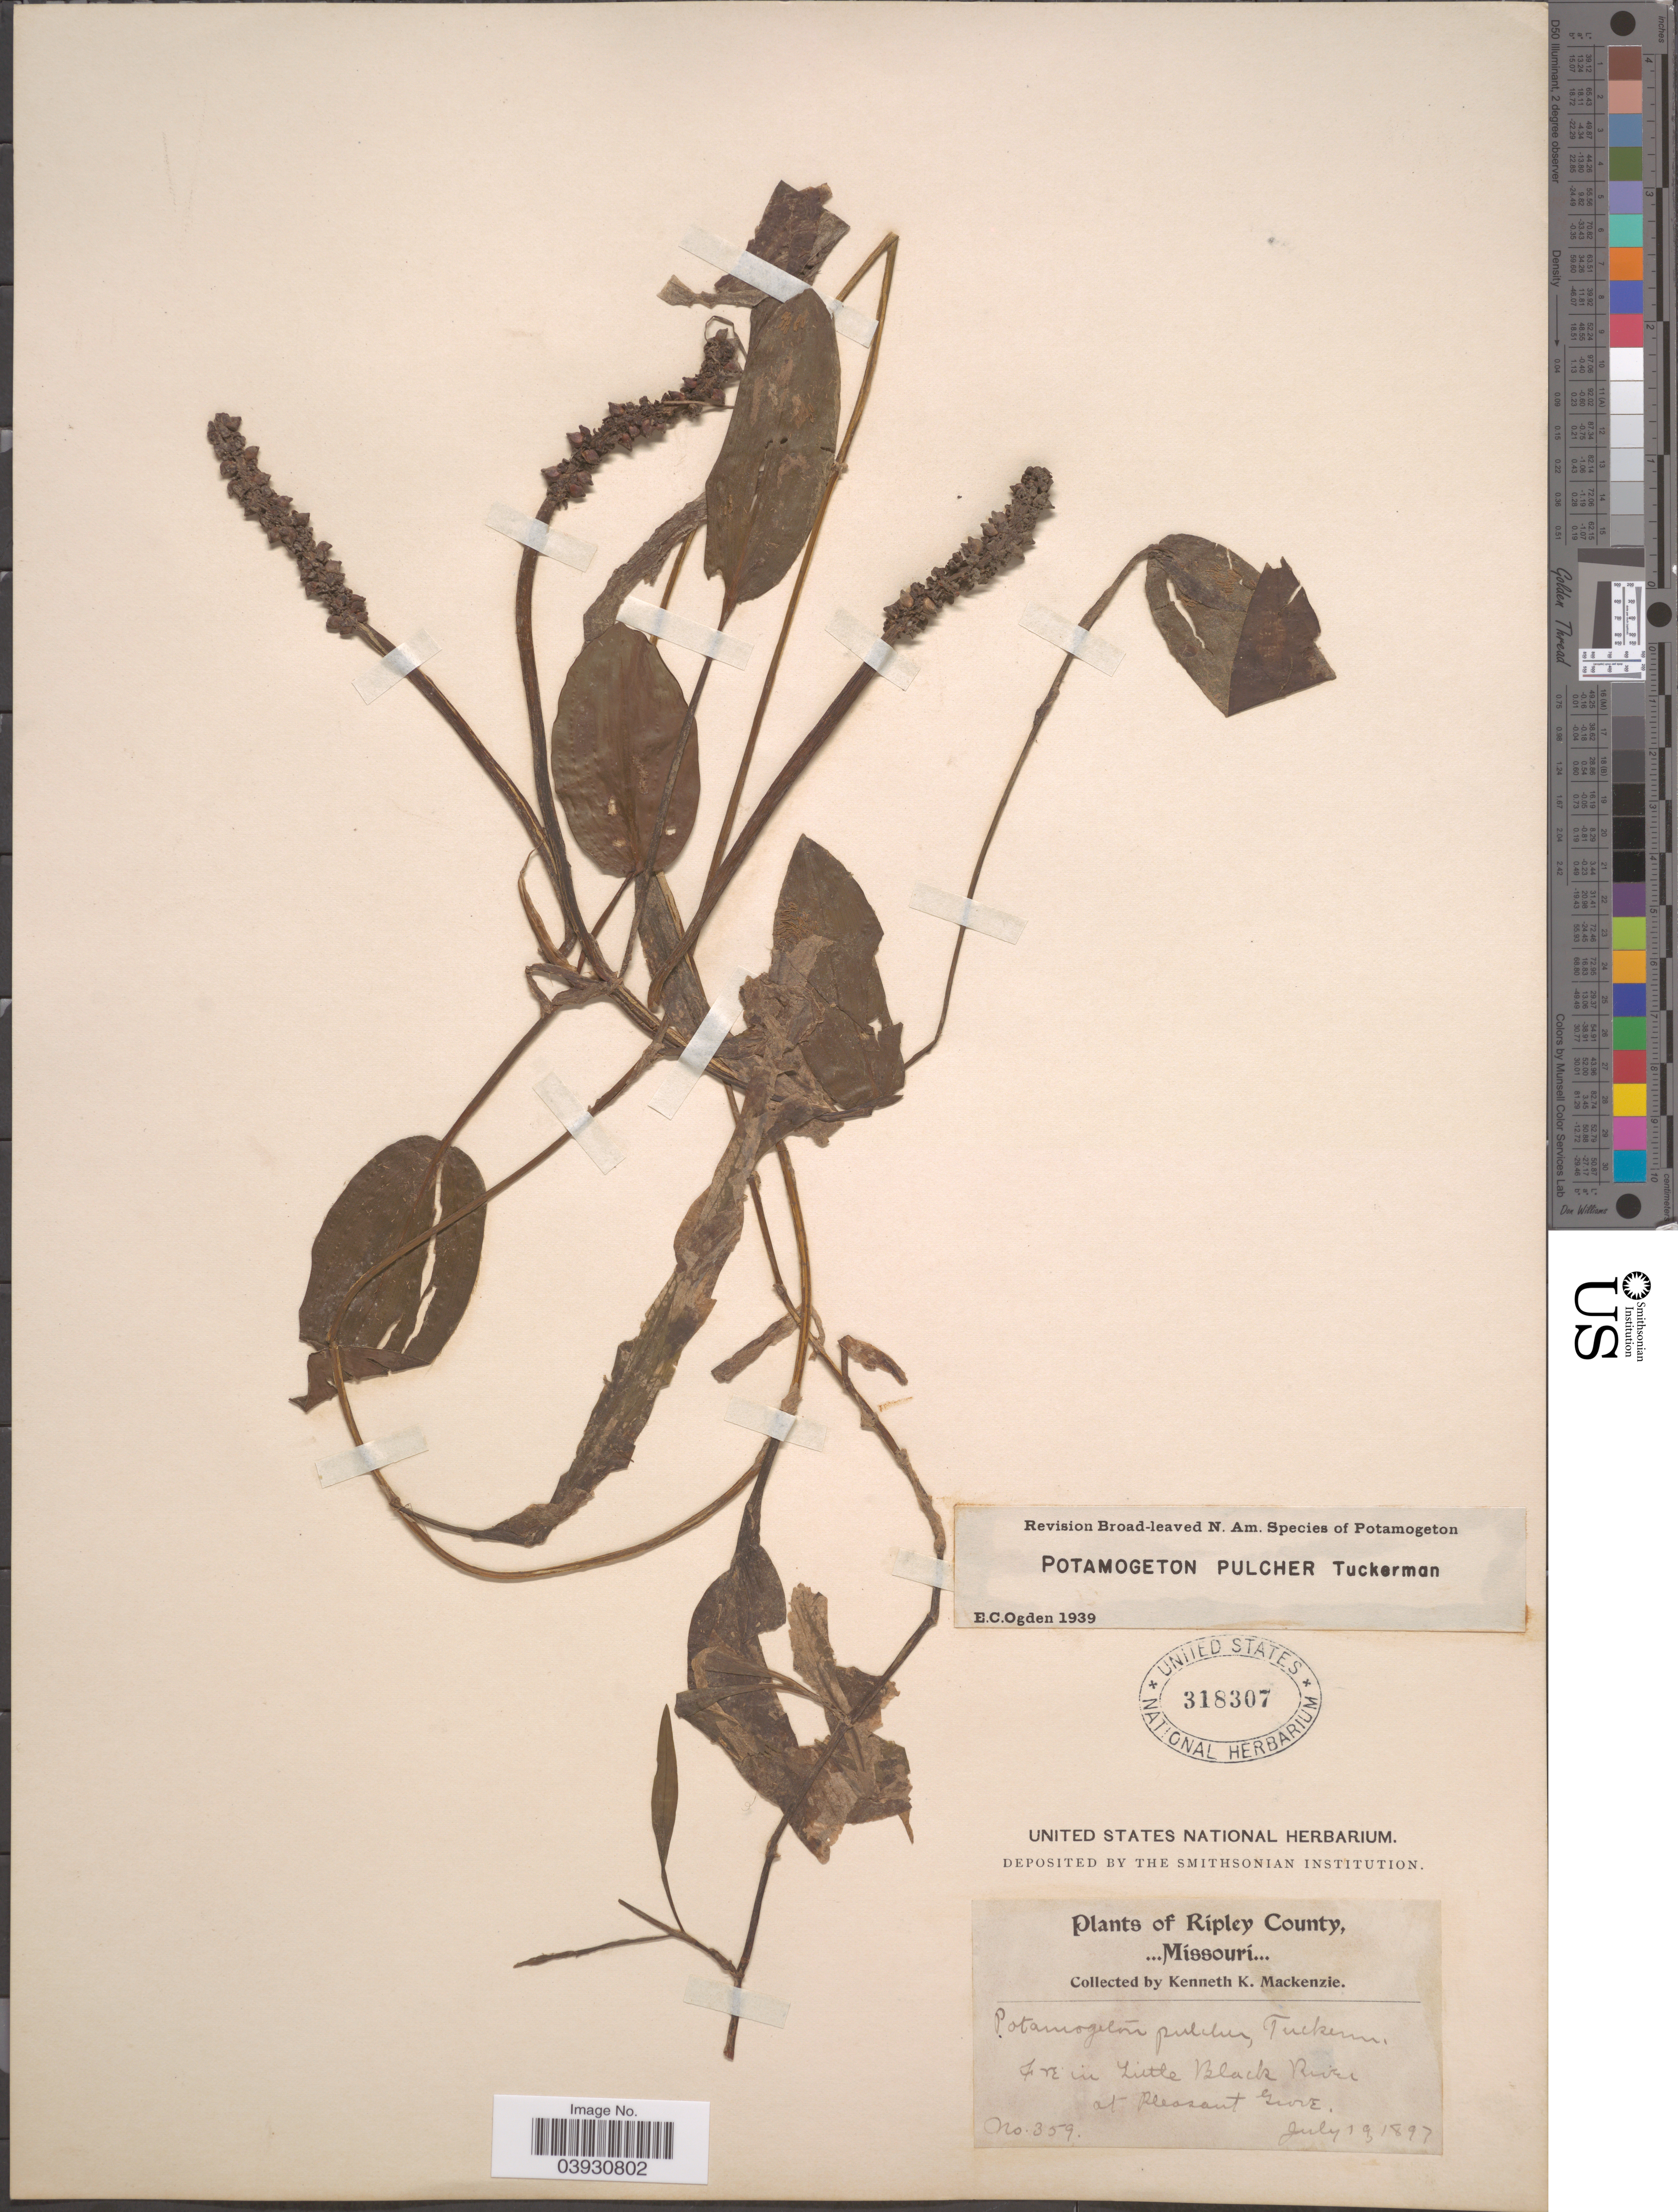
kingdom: Plantae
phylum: Tracheophyta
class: Liliopsida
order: Alismatales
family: Potamogetonaceae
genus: Potamogeton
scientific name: Potamogeton pulcher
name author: Tuck.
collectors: K. K. Mackenzie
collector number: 359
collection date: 1897-07-19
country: United States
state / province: Missouri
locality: Ripley County. [illegible text] in Little Black River at Pleasant Grove.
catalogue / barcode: US 318307